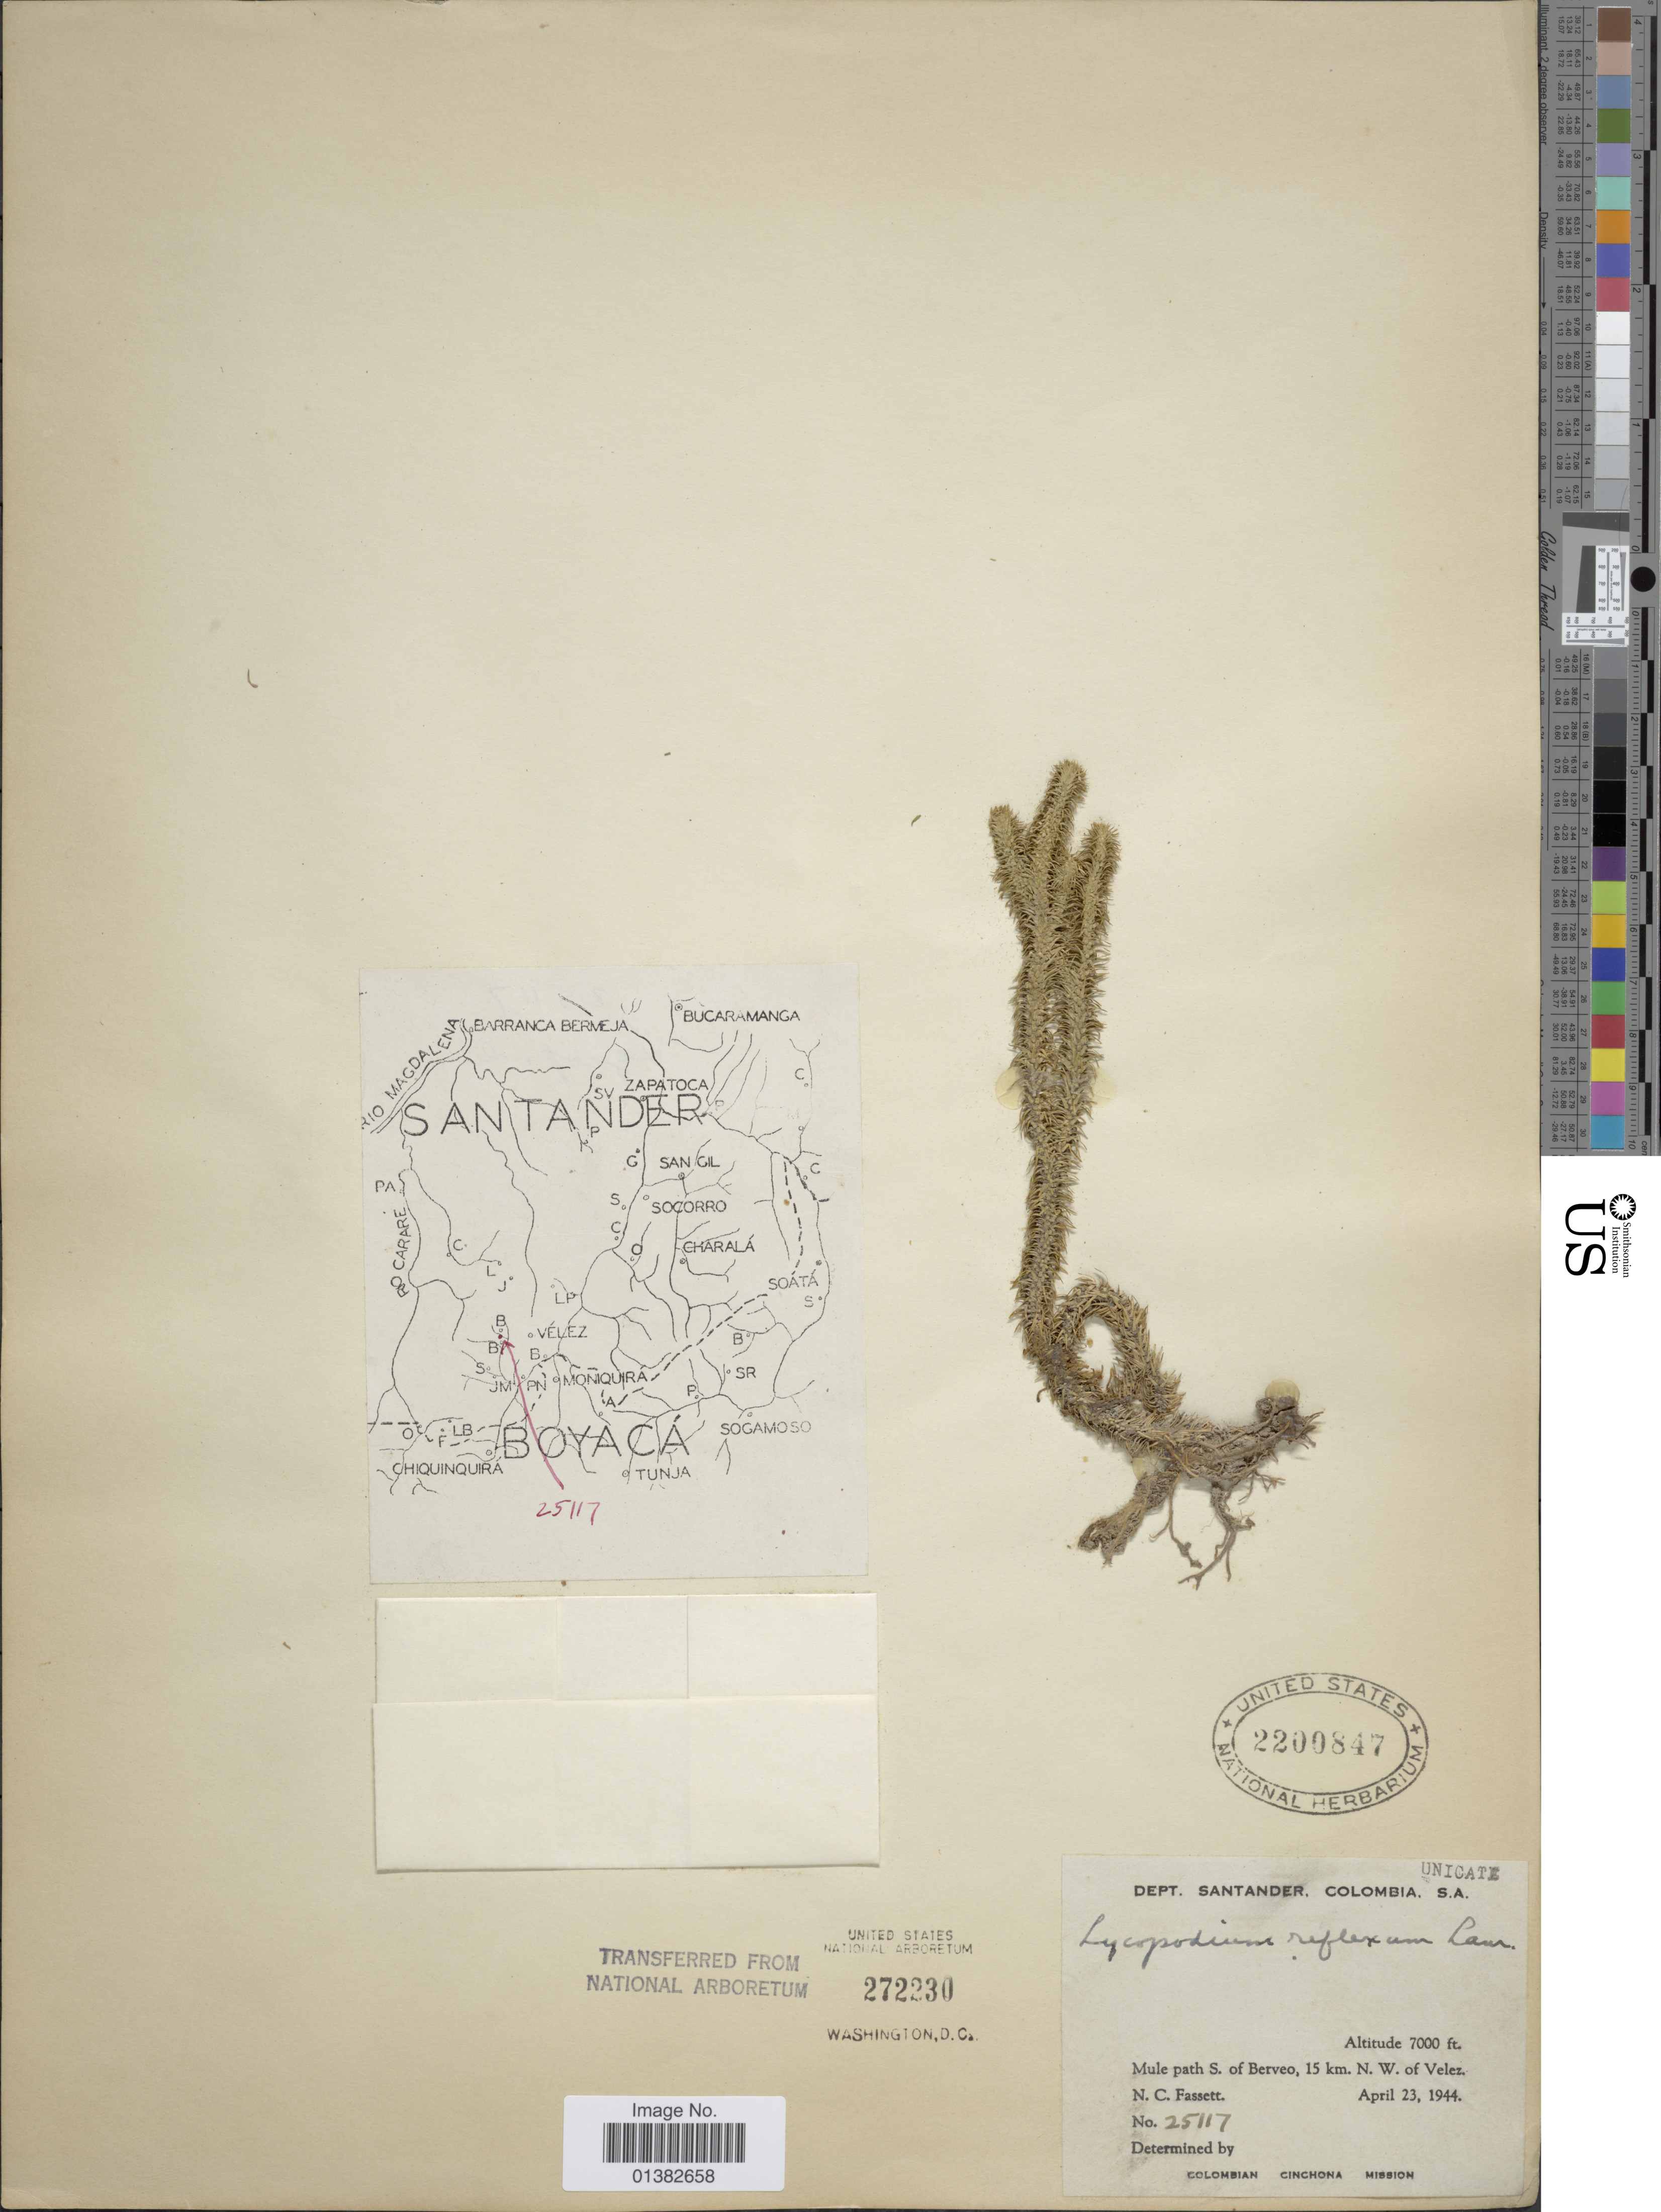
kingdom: Plantae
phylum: Tracheophyta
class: Lycopodiopsida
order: Lycopodiales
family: Lycopodiaceae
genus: Phlegmariurus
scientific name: Phlegmariurus reflexus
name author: (Lam.) B. Øllg.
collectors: N. C. Fassett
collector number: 25117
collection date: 1944-04-23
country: Colombia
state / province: Santander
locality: Mule path S. of Berveo, 15 km. N.W. of Velez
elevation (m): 2134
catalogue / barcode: US 2200847